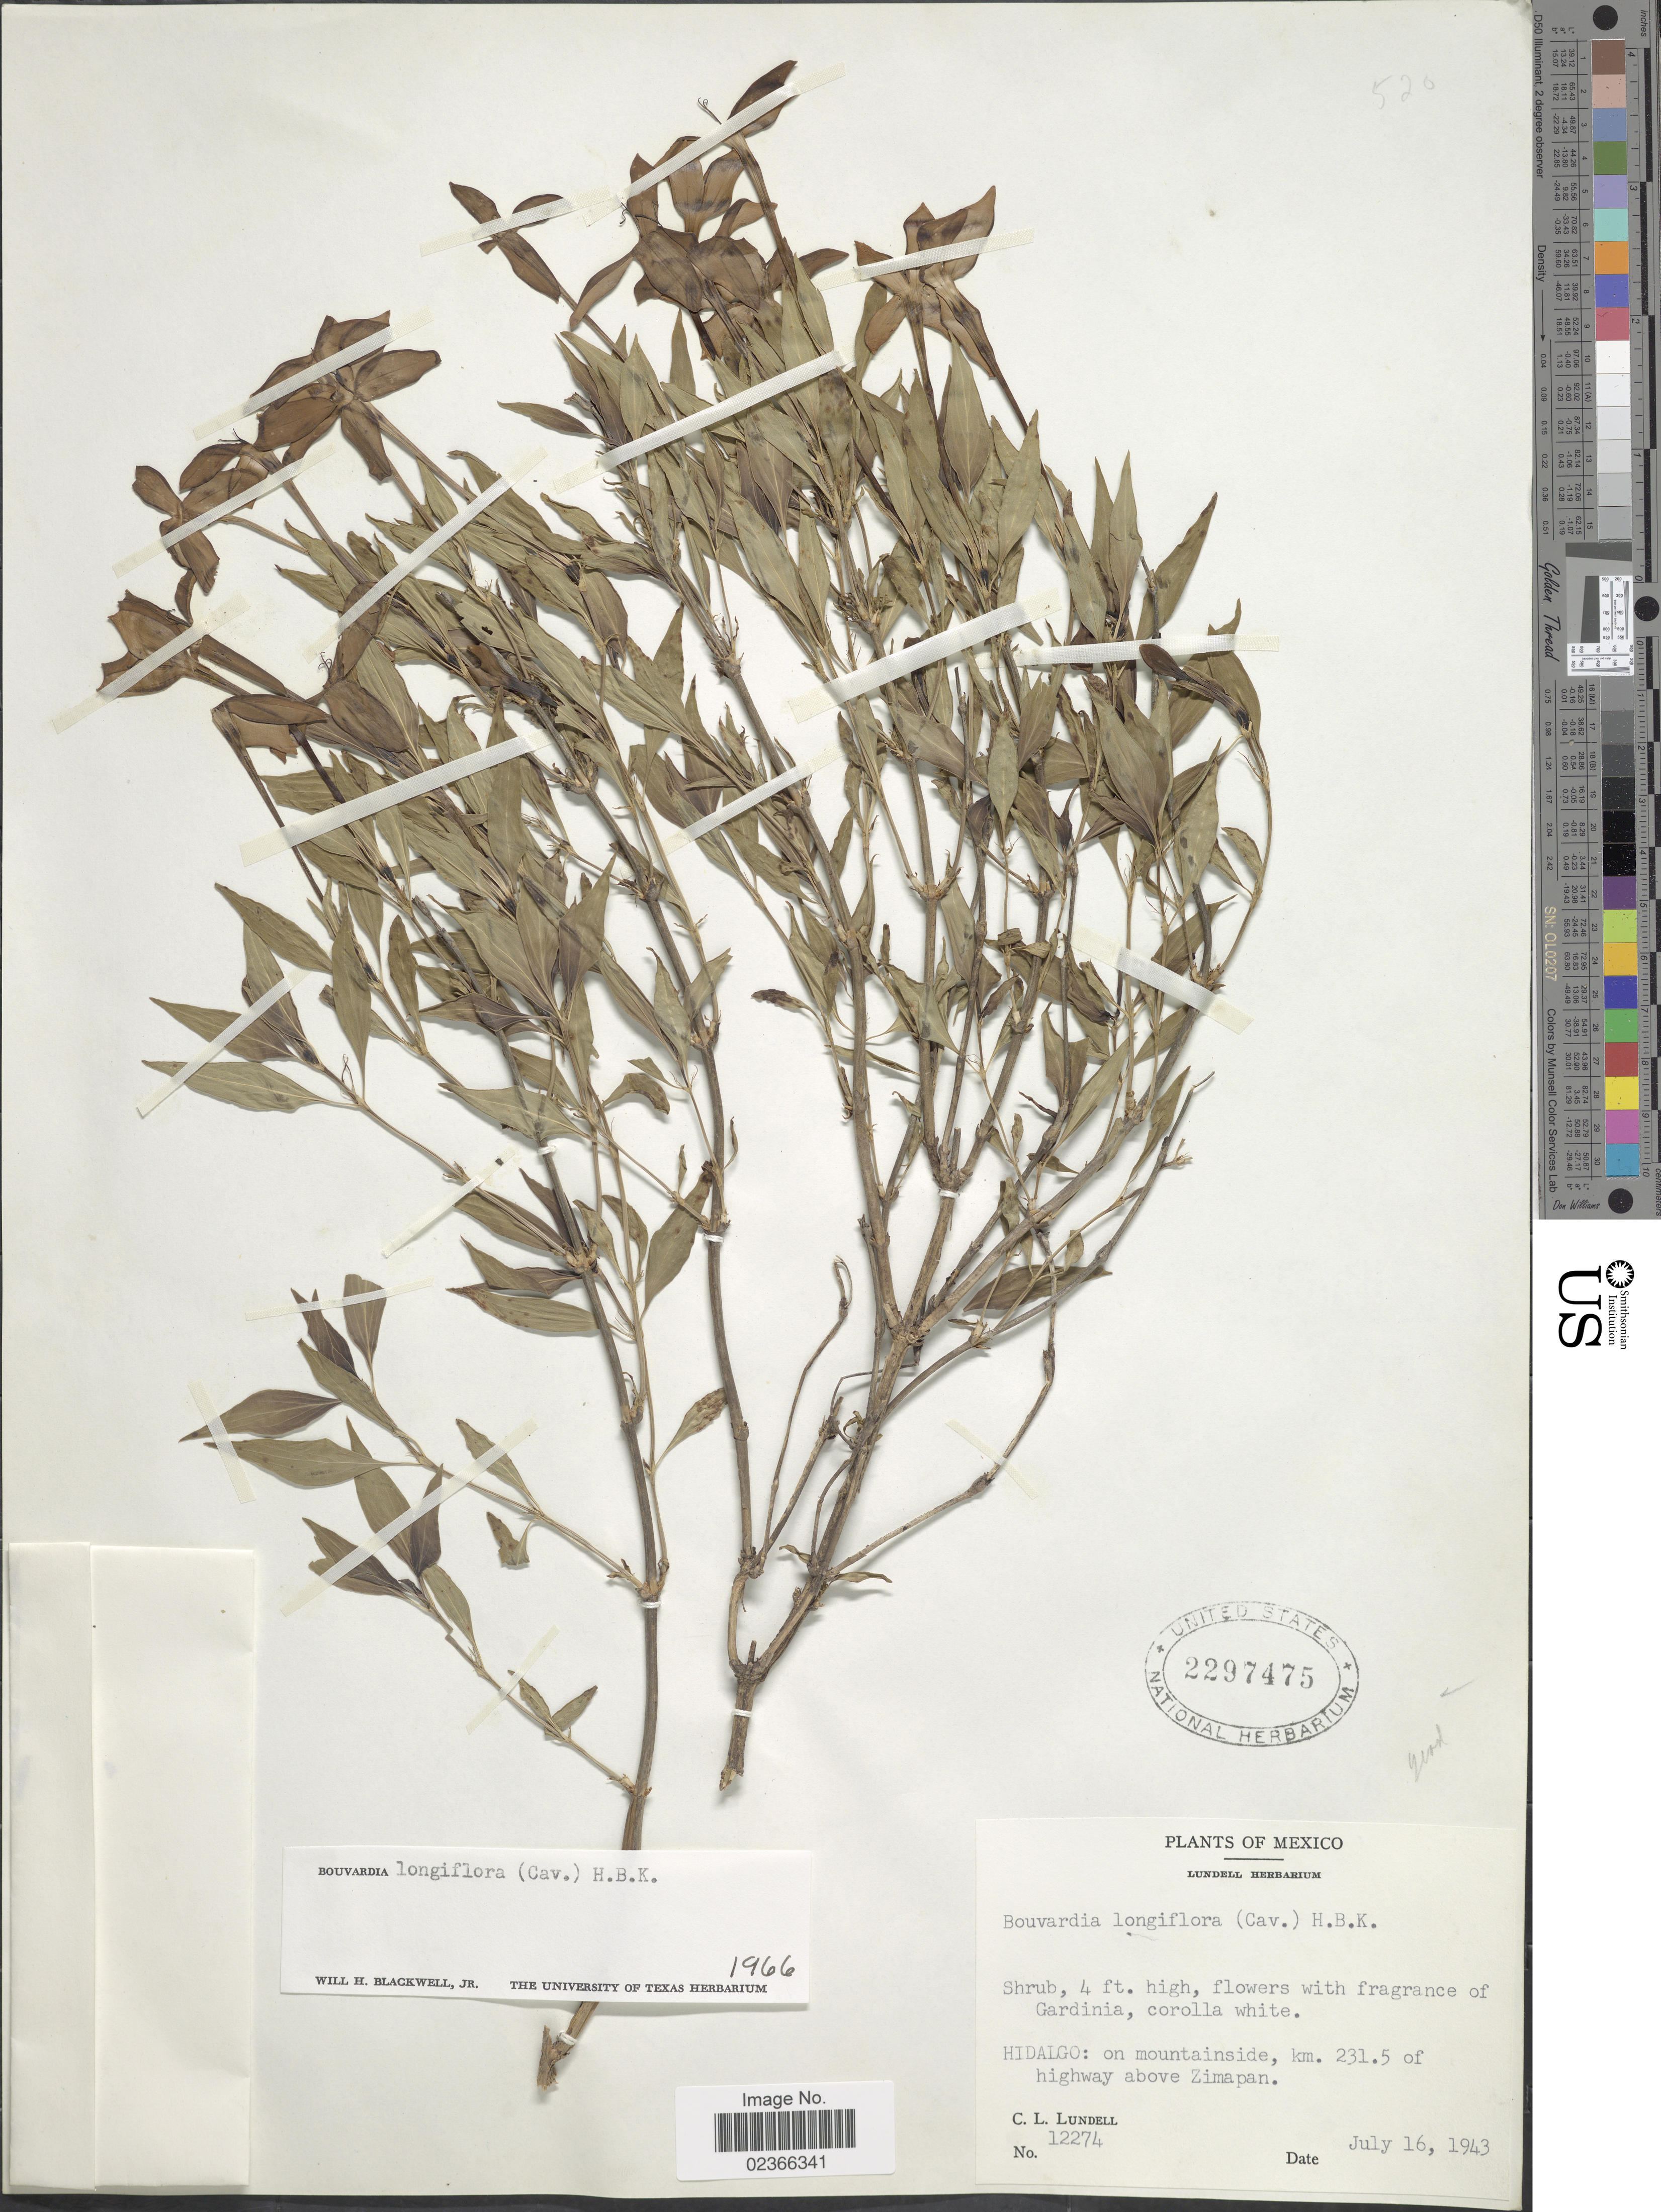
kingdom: Plantae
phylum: Tracheophyta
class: Magnoliopsida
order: Gentianales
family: Rubiaceae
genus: Bouvardia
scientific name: Bouvardia longiflora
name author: (Cav.) Kunth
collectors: C. L. Lundell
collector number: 12274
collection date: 1943-07-16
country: Mexico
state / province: Hidalgo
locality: On mountainside, km. 231.5 of highway above Zimapan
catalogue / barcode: US 2297475